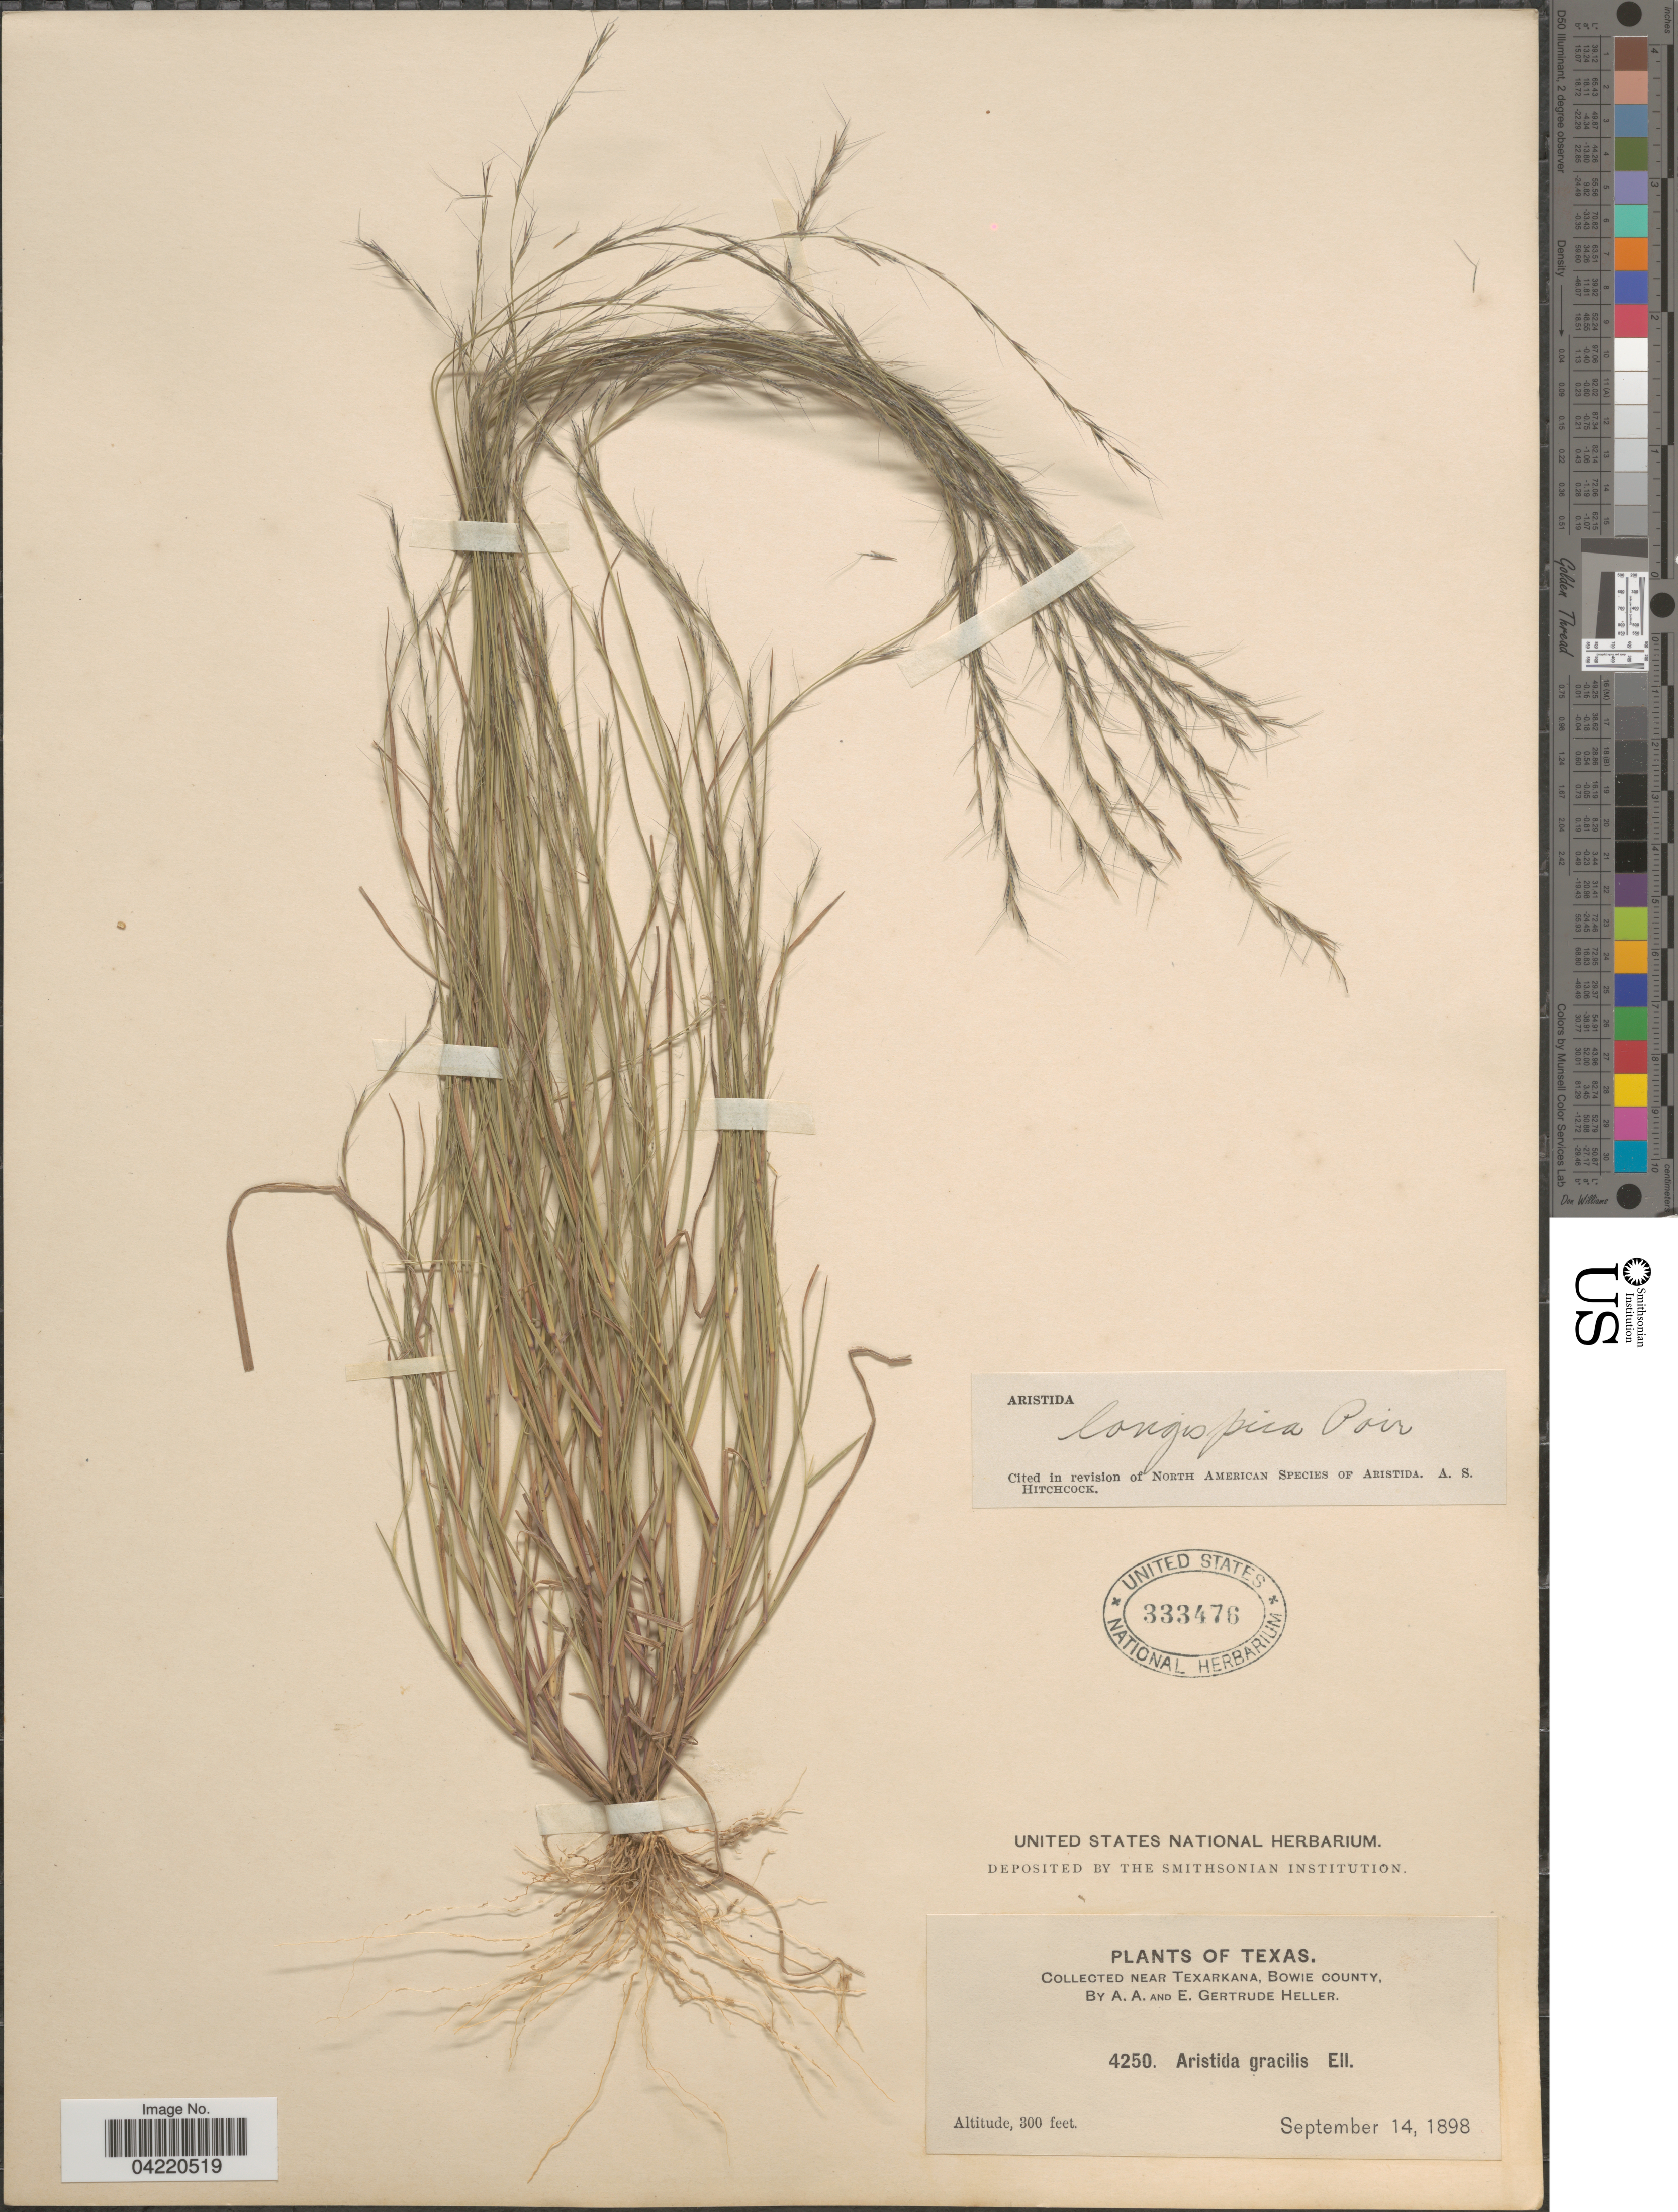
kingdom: Plantae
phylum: Tracheophyta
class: Liliopsida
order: Poales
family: Poaceae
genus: Aristida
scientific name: Aristida longespica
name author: Poir.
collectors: A. A. Heller & E. G. Heller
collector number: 4250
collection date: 1898-09-14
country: United States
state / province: Texas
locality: Near Texarkana, Bowie county.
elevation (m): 91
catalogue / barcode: US 333476